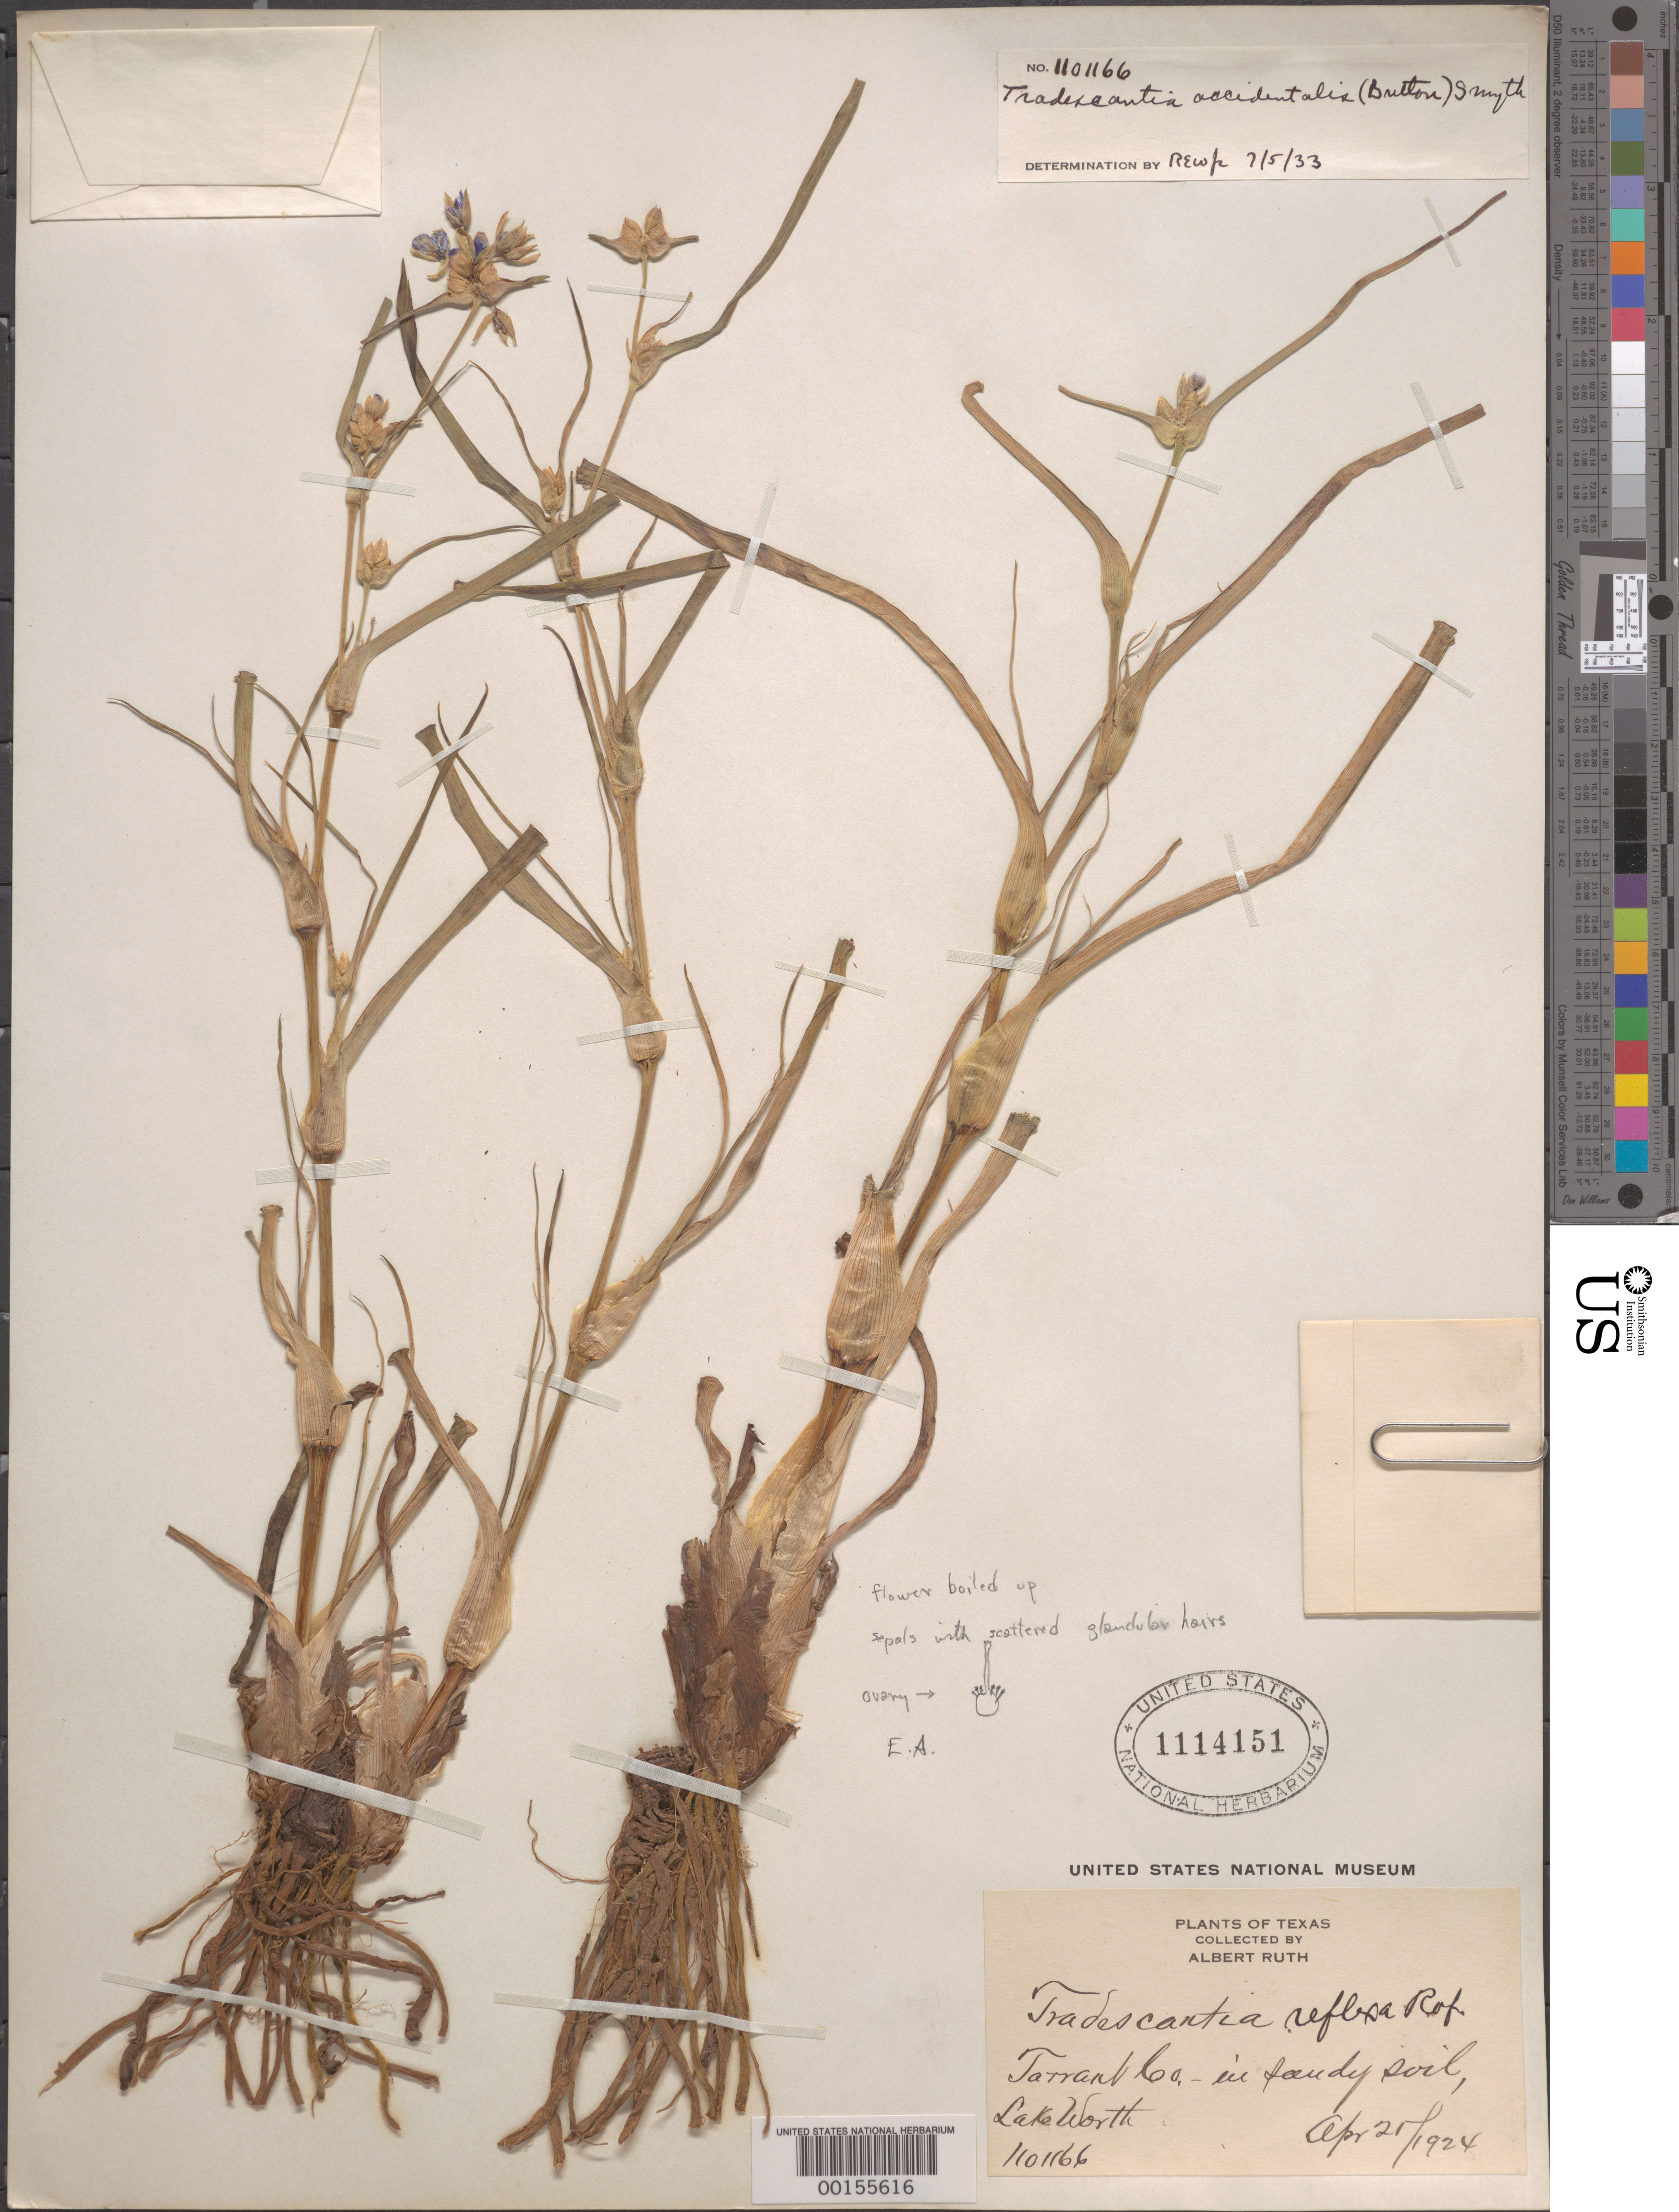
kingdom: Plantae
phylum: Tracheophyta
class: Liliopsida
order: Commelinales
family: Commelinaceae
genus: Tradescantia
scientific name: Tradescantia occidentalis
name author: (Britton) Smyth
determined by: Woodward, R. E.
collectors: A. Ruth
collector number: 1101166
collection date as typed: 21 Apr 1924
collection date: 1924-04-21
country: United States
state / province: Texas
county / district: Tarrant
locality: Lake Worth.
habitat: Sandy soil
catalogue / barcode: US 1114151